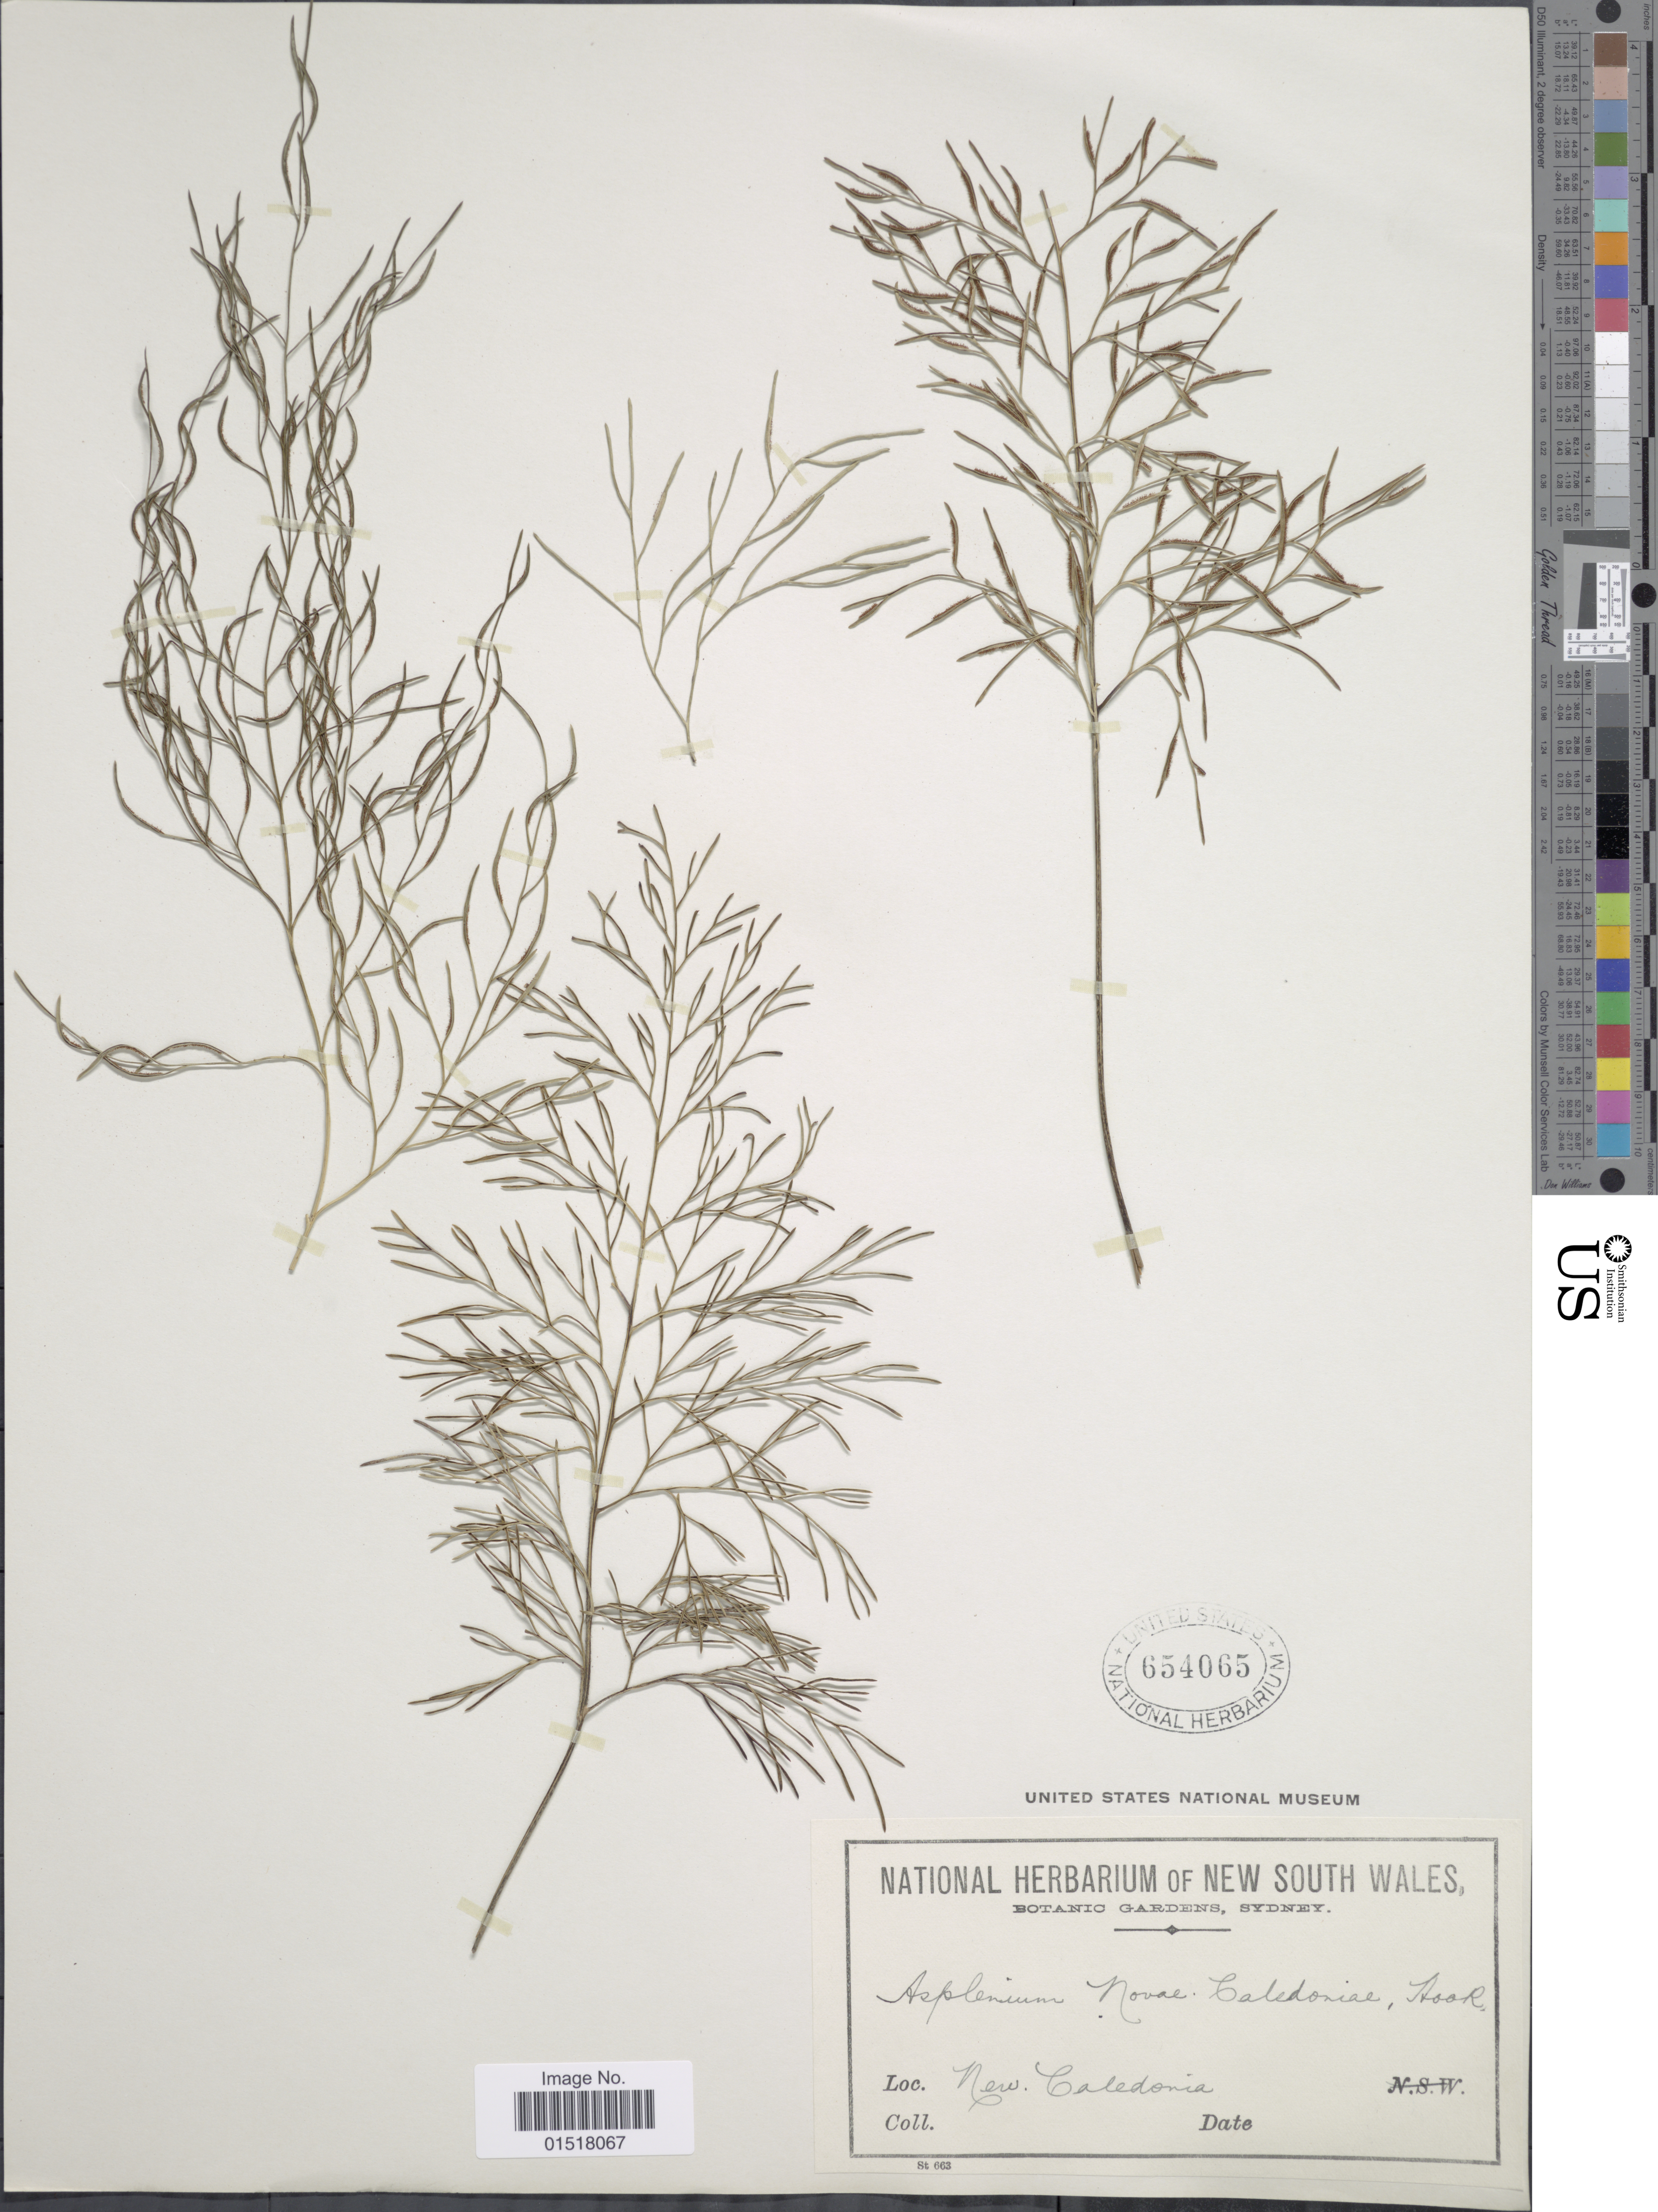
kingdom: Plantae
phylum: Tracheophyta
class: Polypodiopsida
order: Polypodiales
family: Aspleniaceae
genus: Asplenium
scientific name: Asplenium novae-caledoniae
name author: Hook.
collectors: ex herb. of New South Wales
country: New Caledonia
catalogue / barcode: US 654065